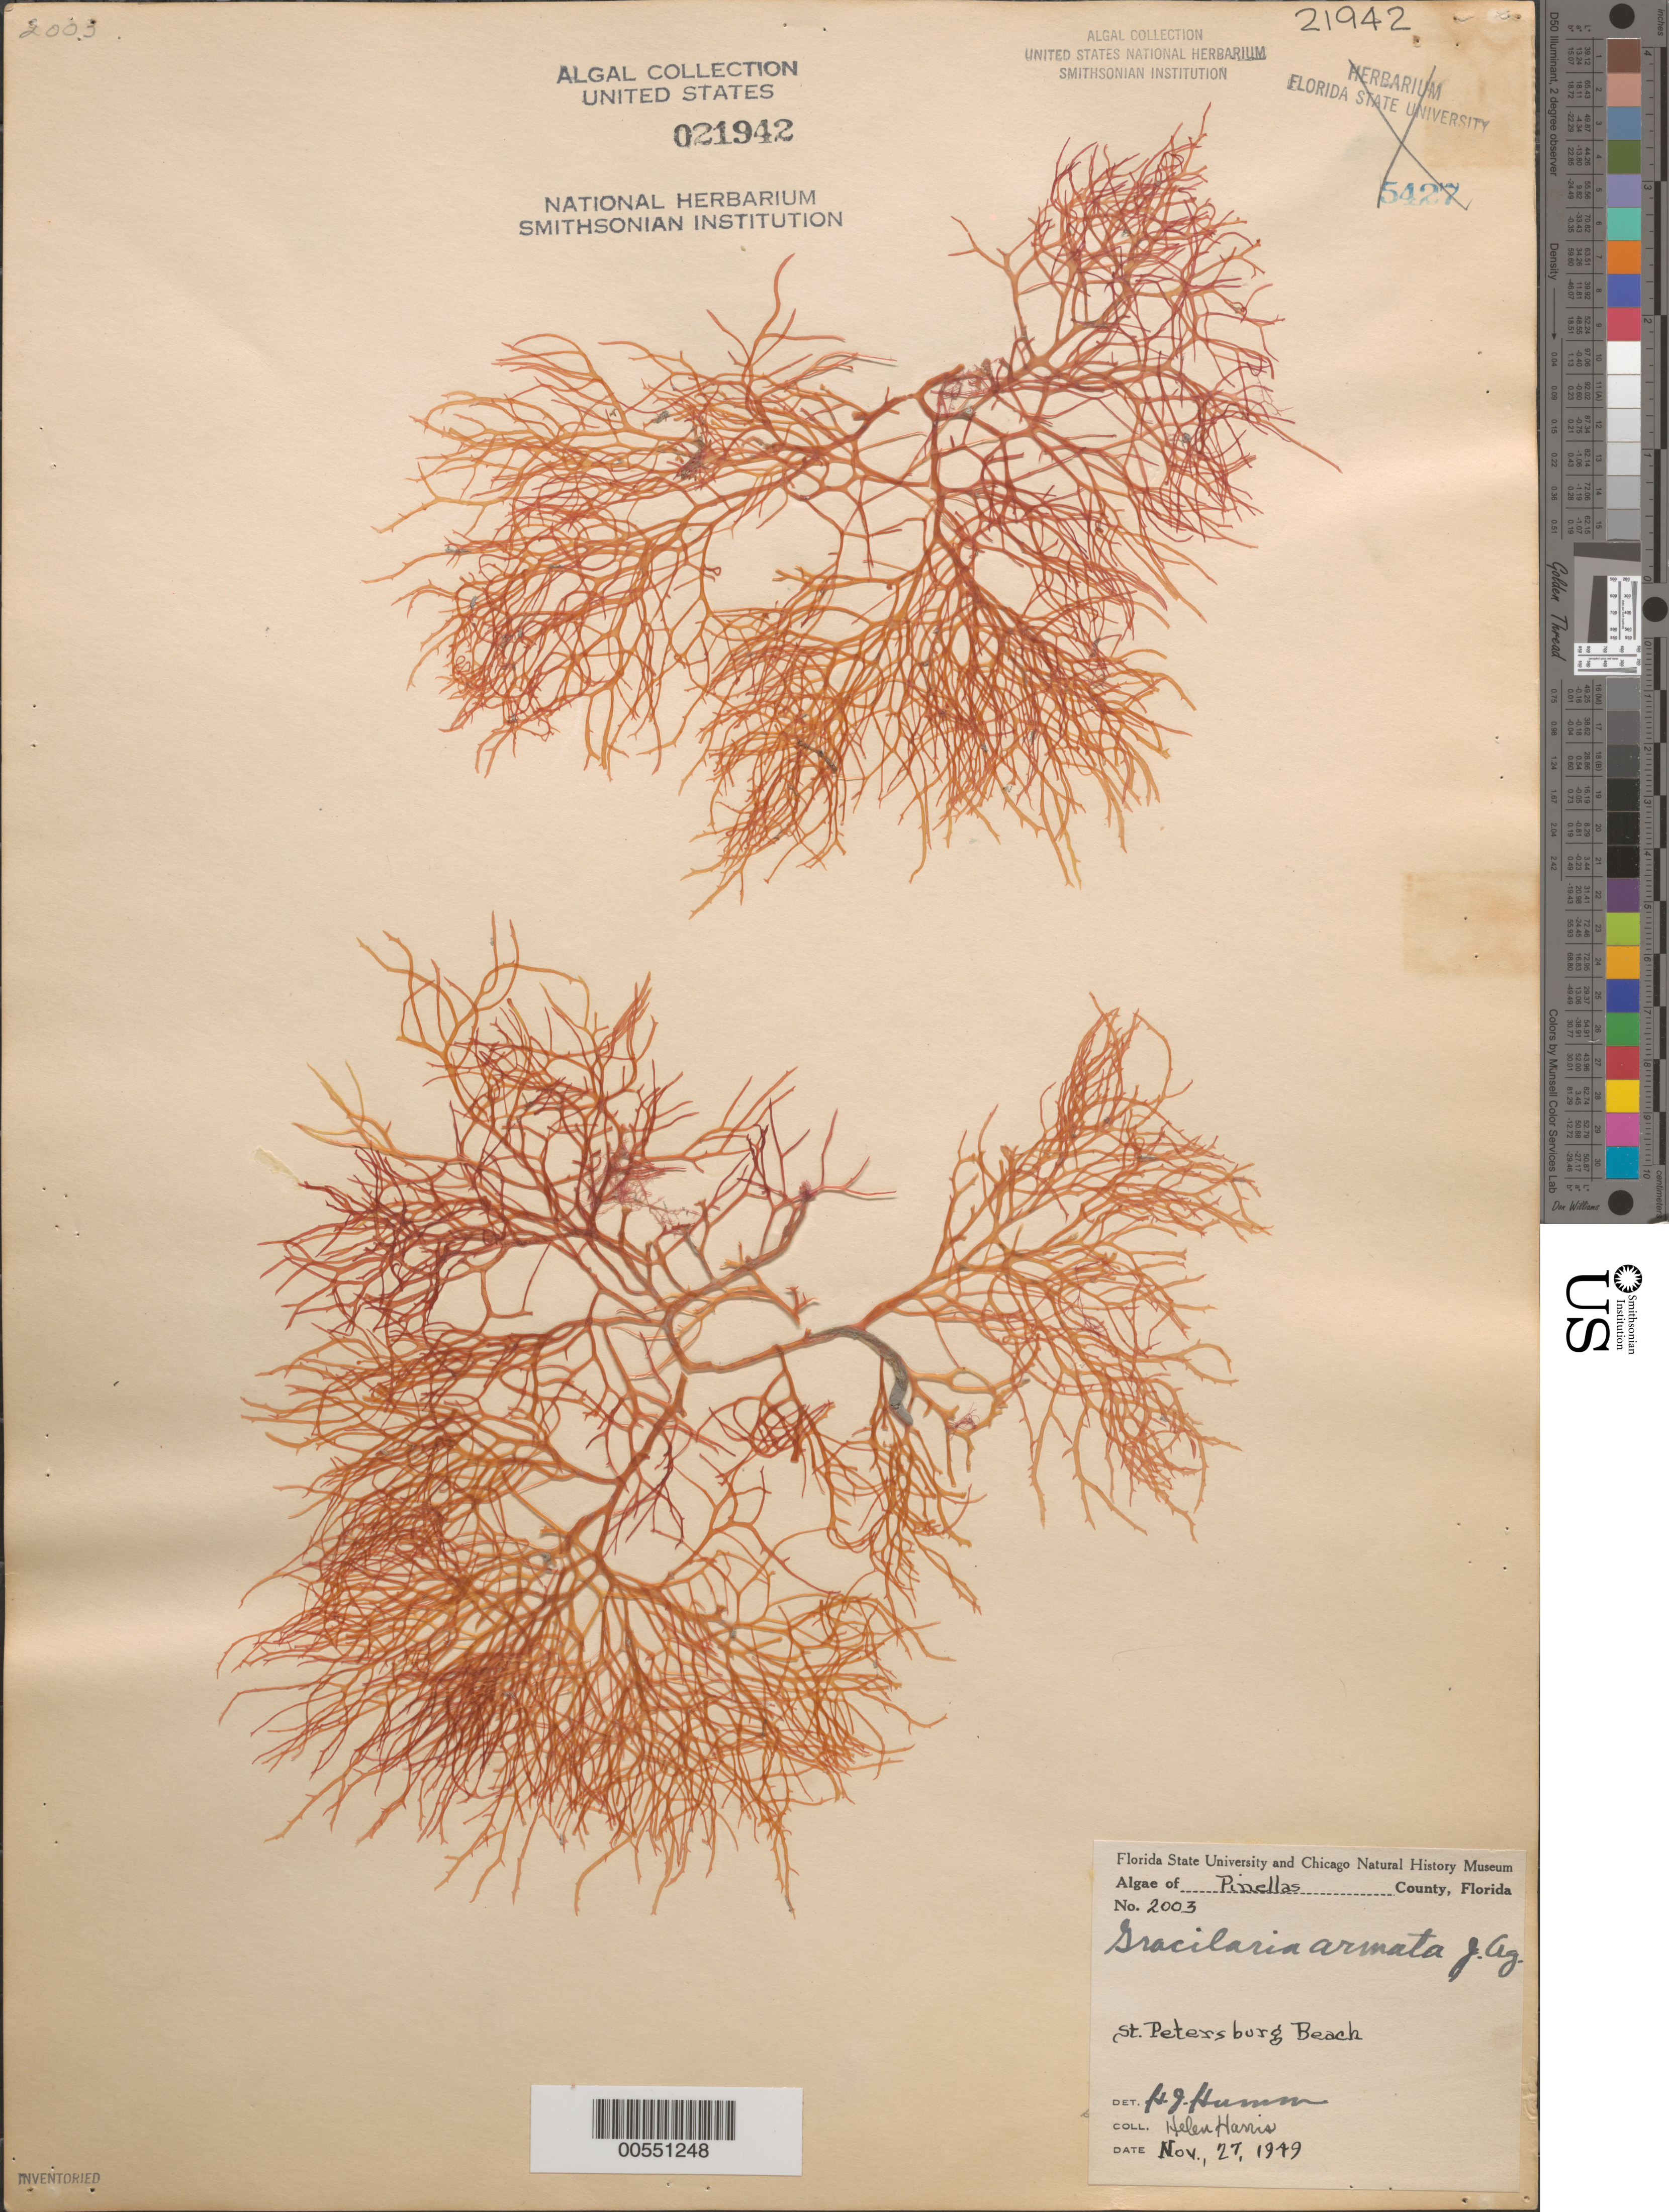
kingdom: Plantae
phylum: Rhodophyta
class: Florideophyceae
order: Gracilariales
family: Gracilariaceae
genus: Gracilaria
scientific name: Gracilaria armata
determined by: Humm, Harold J.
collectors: H. Harris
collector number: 2003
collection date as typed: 27 Nov 1949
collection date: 1949-11-27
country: United States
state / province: Florida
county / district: Pinellas County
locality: St. Petersburg Beach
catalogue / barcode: US 21942